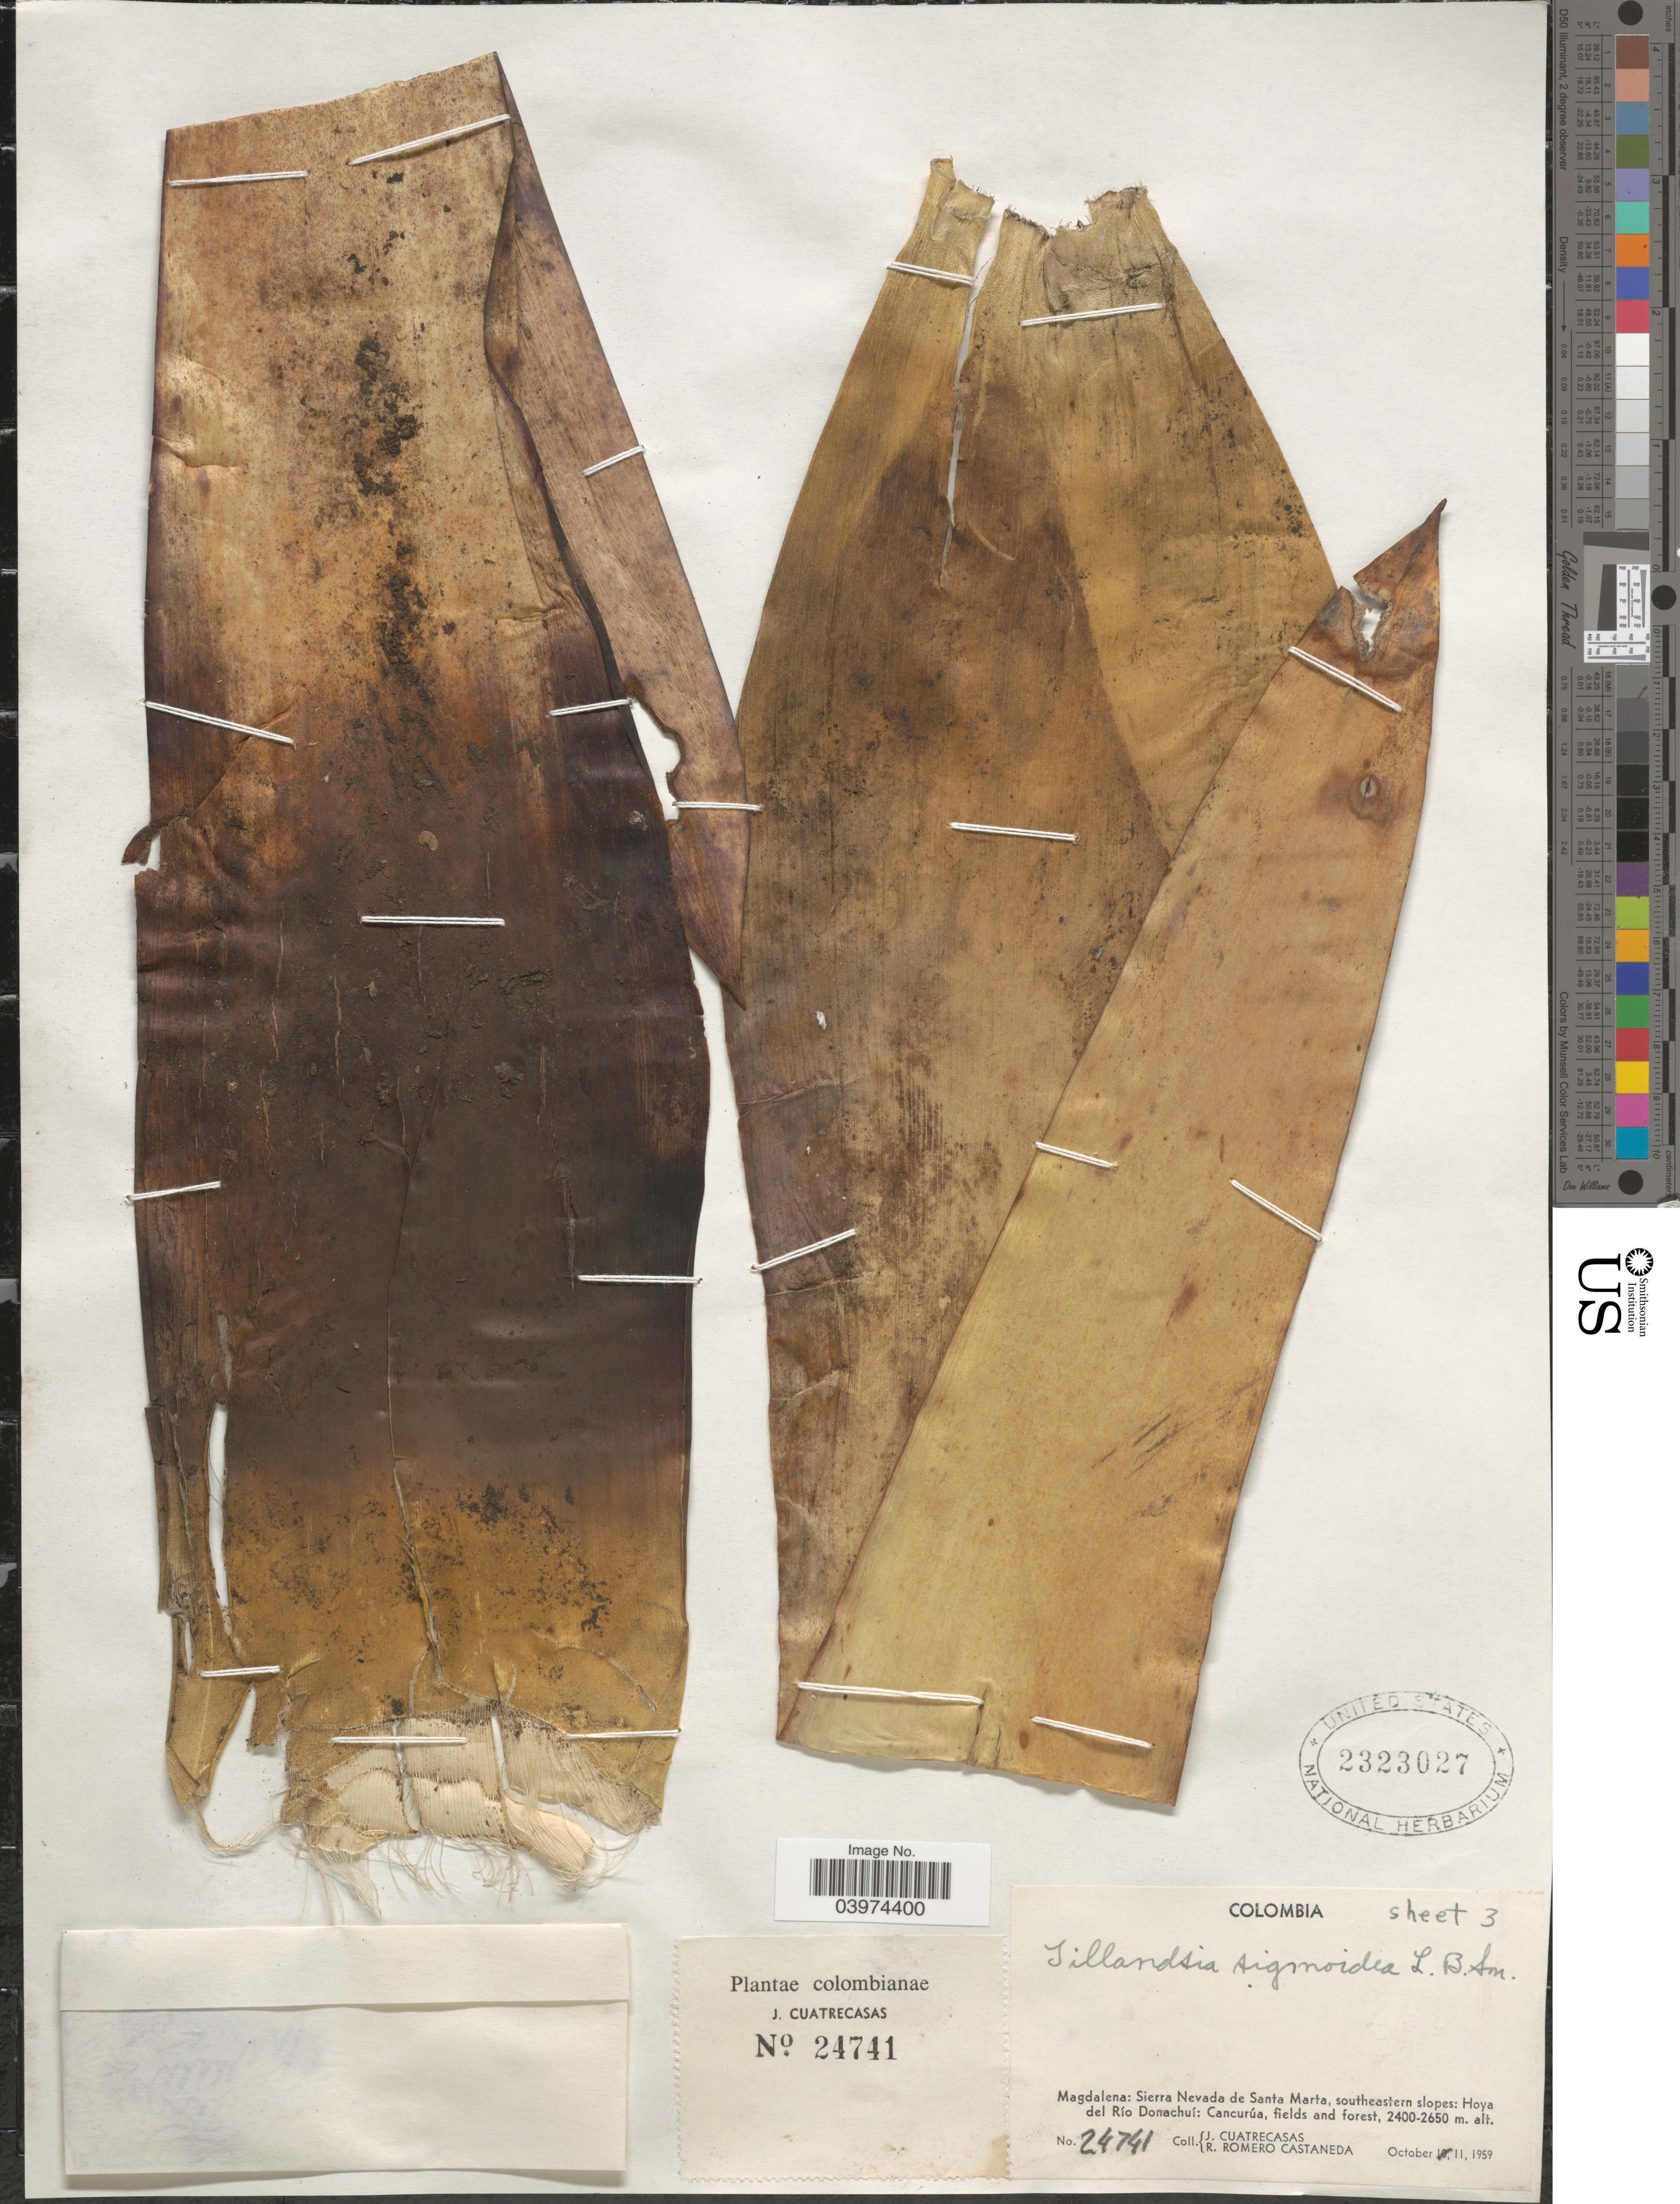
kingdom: Plantae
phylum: Tracheophyta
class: Liliopsida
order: Poales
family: Bromeliaceae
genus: Tillandsia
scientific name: Tillandsia sigmoidea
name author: L.B. Sm.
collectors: J. Cuatrecasas & R. Romero Castañeda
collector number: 24741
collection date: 1959-10-11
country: Colombia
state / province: Magdalena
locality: Sierra Nevada de Santa Marta, southeastern slopes: Hoya del Río Donachuí: Cancurúa.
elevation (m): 2400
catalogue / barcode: US 2323027